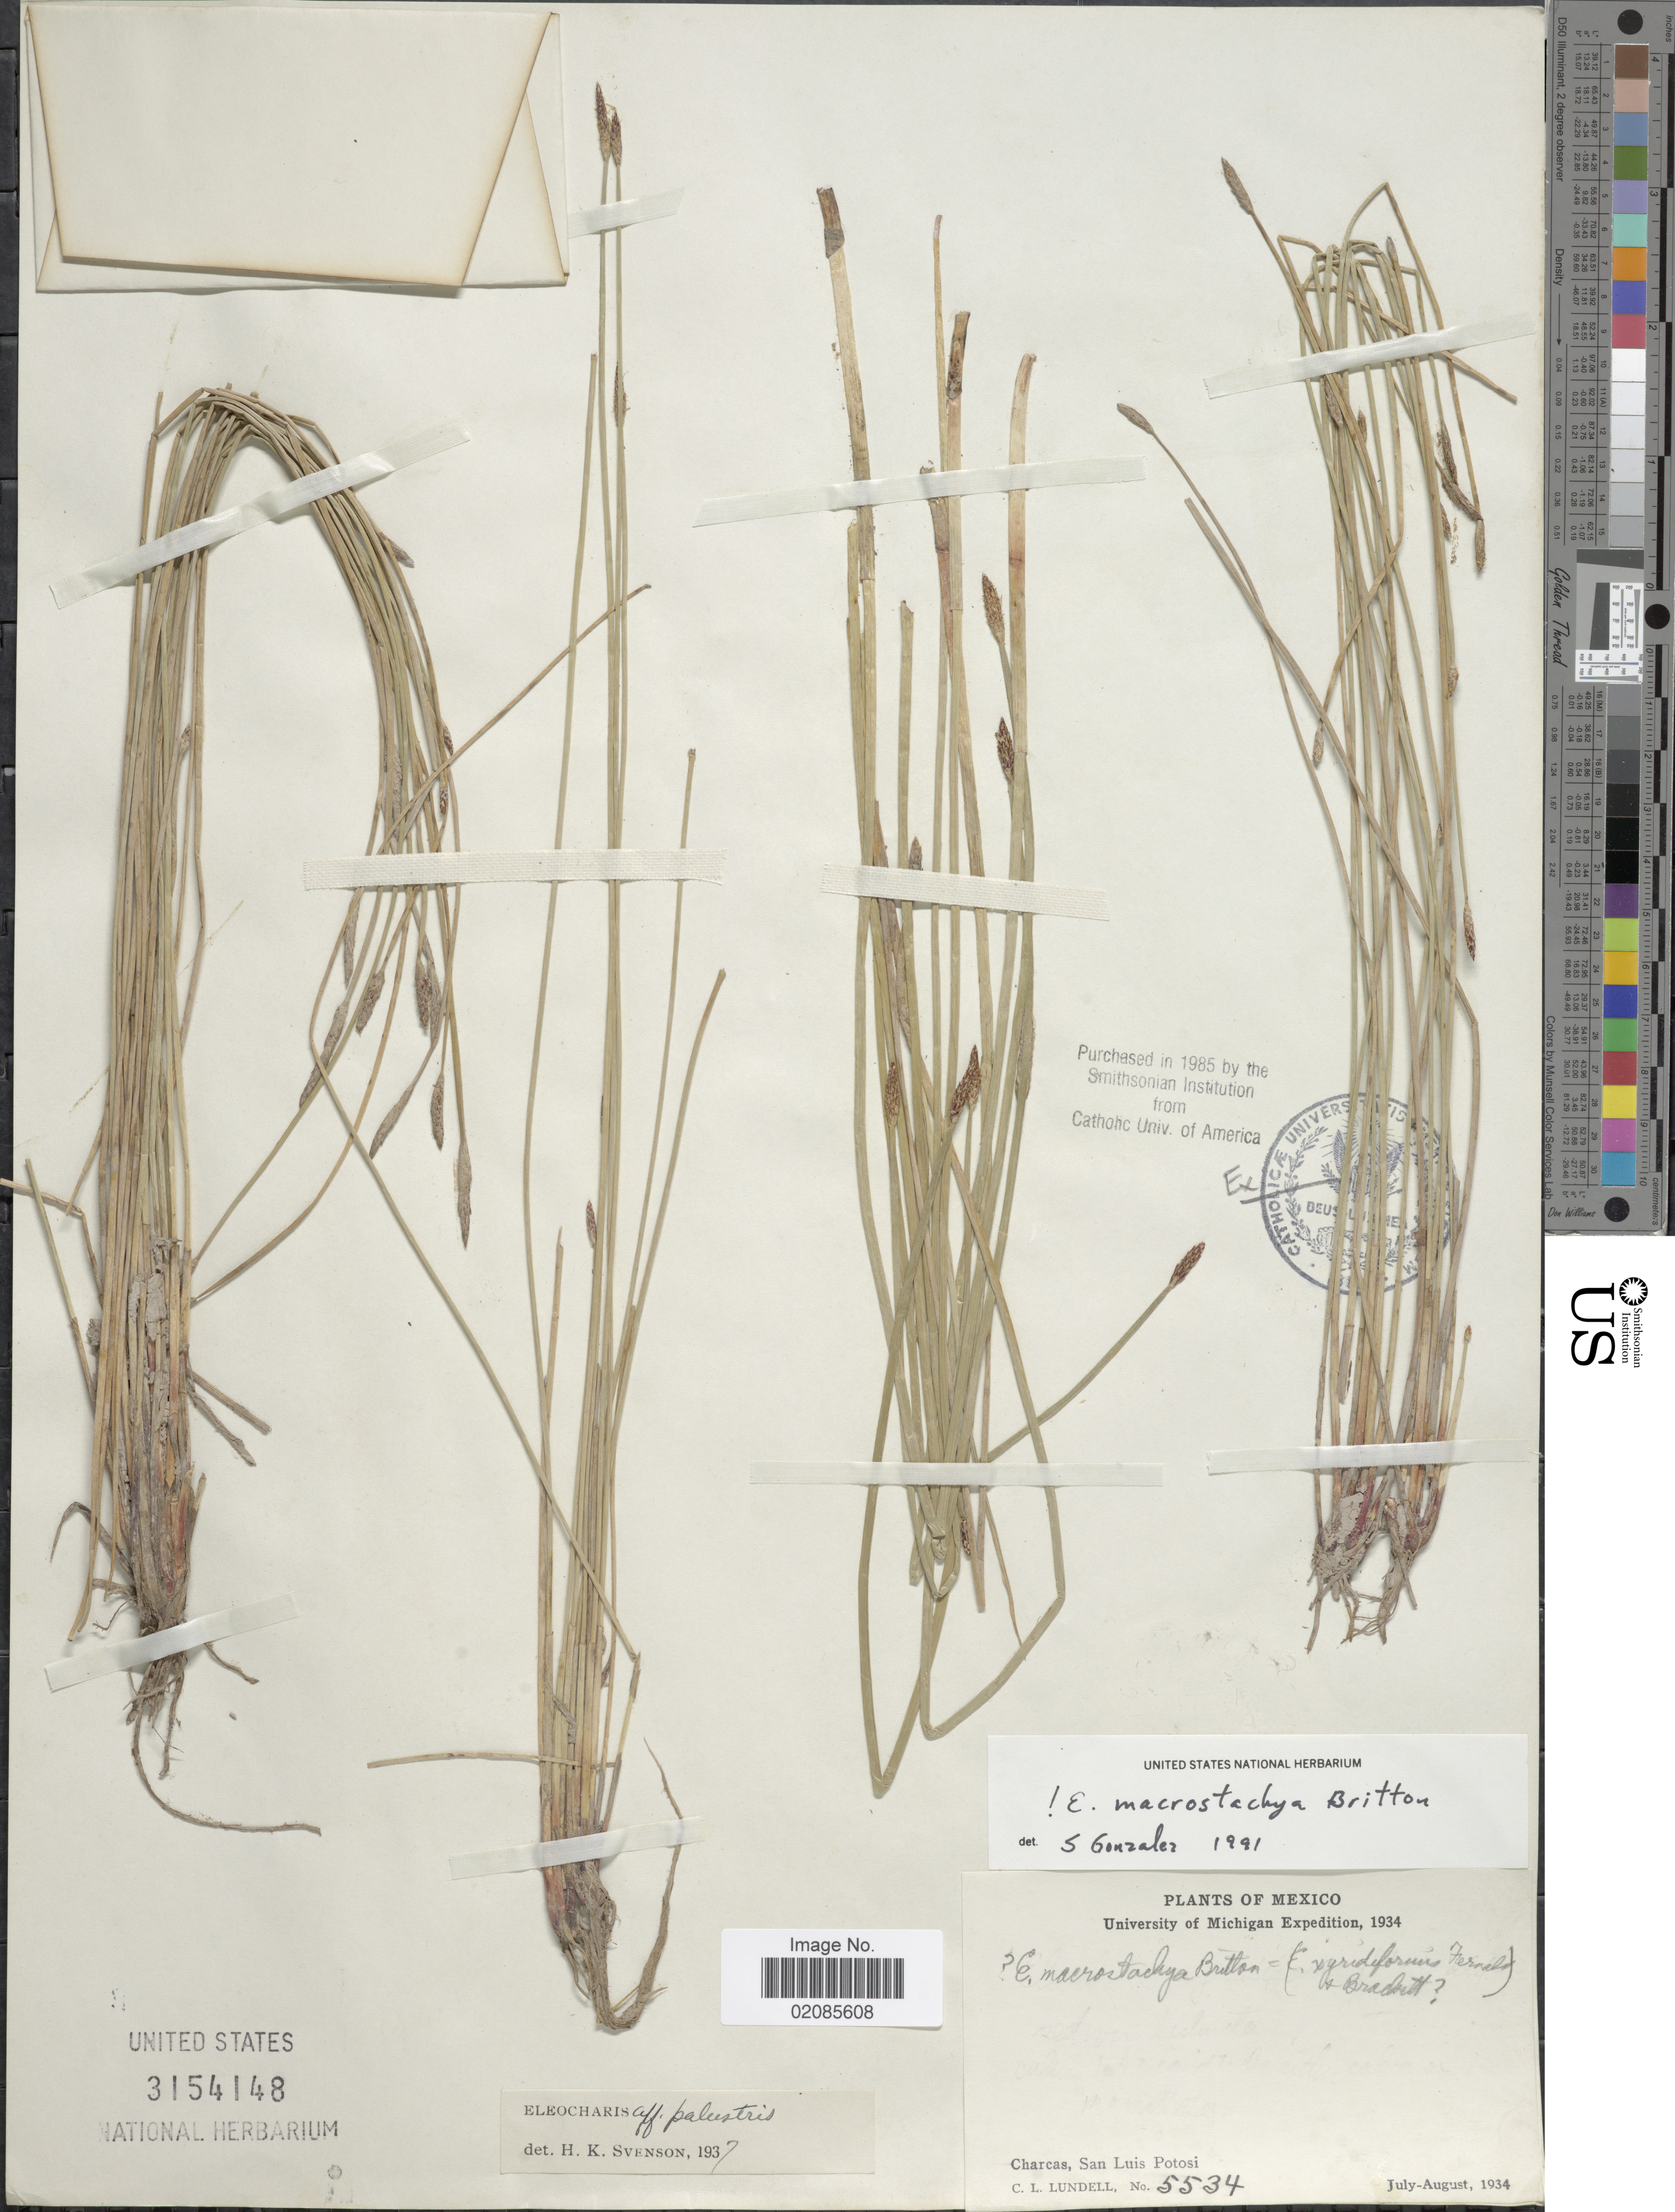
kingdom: Plantae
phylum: Tracheophyta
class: Liliopsida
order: Poales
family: Cyperaceae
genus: Eleocharis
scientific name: Eleocharis macrostachya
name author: Britton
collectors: C. L. Lundell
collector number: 5534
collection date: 1934-07/1934-08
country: Mexico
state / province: San Luis Potosí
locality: Charcas.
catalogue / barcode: US 3154148